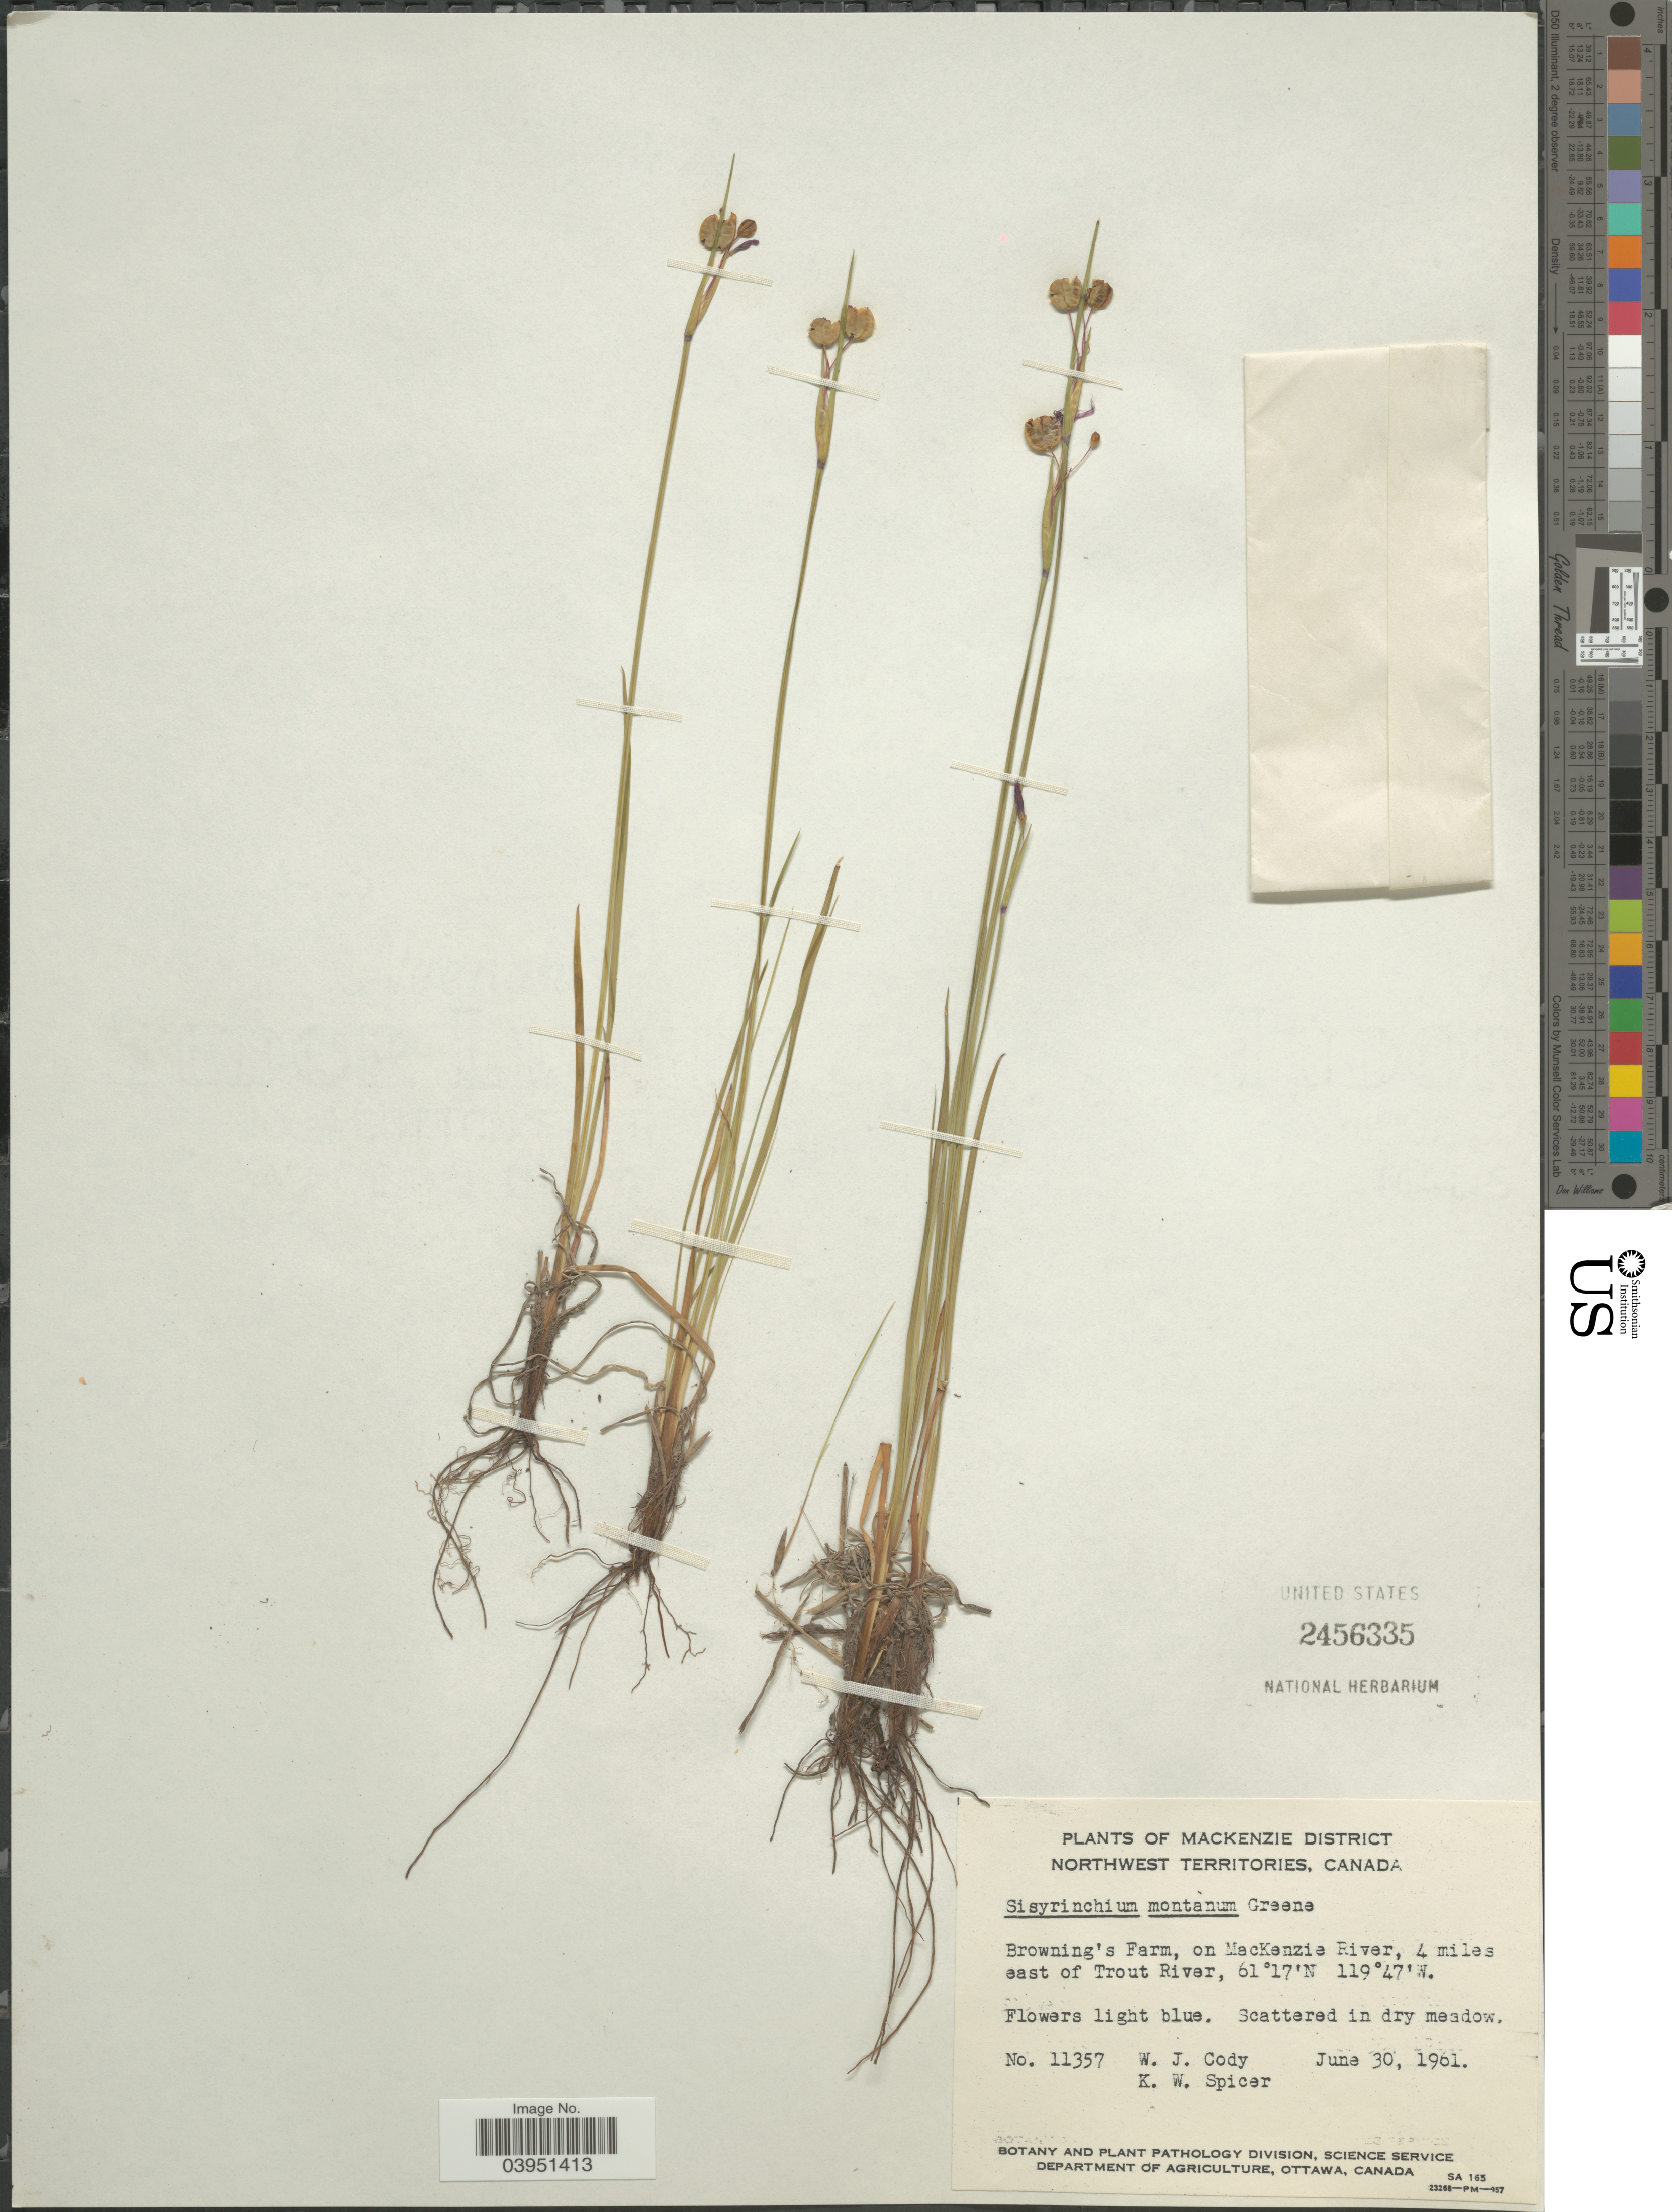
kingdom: Plantae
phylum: Tracheophyta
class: Liliopsida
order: Asparagales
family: Iridaceae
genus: Sisyrinchium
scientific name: Sisyrinchium montanum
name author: Greene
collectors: W. Cody & K. Spicer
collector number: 11357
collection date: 1961-06-30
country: Canada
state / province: Northwest Territories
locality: Mackenzie District. Browning's Farm, on MacKenzie River, 4 miles east of Trout River.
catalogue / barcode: US 2456335